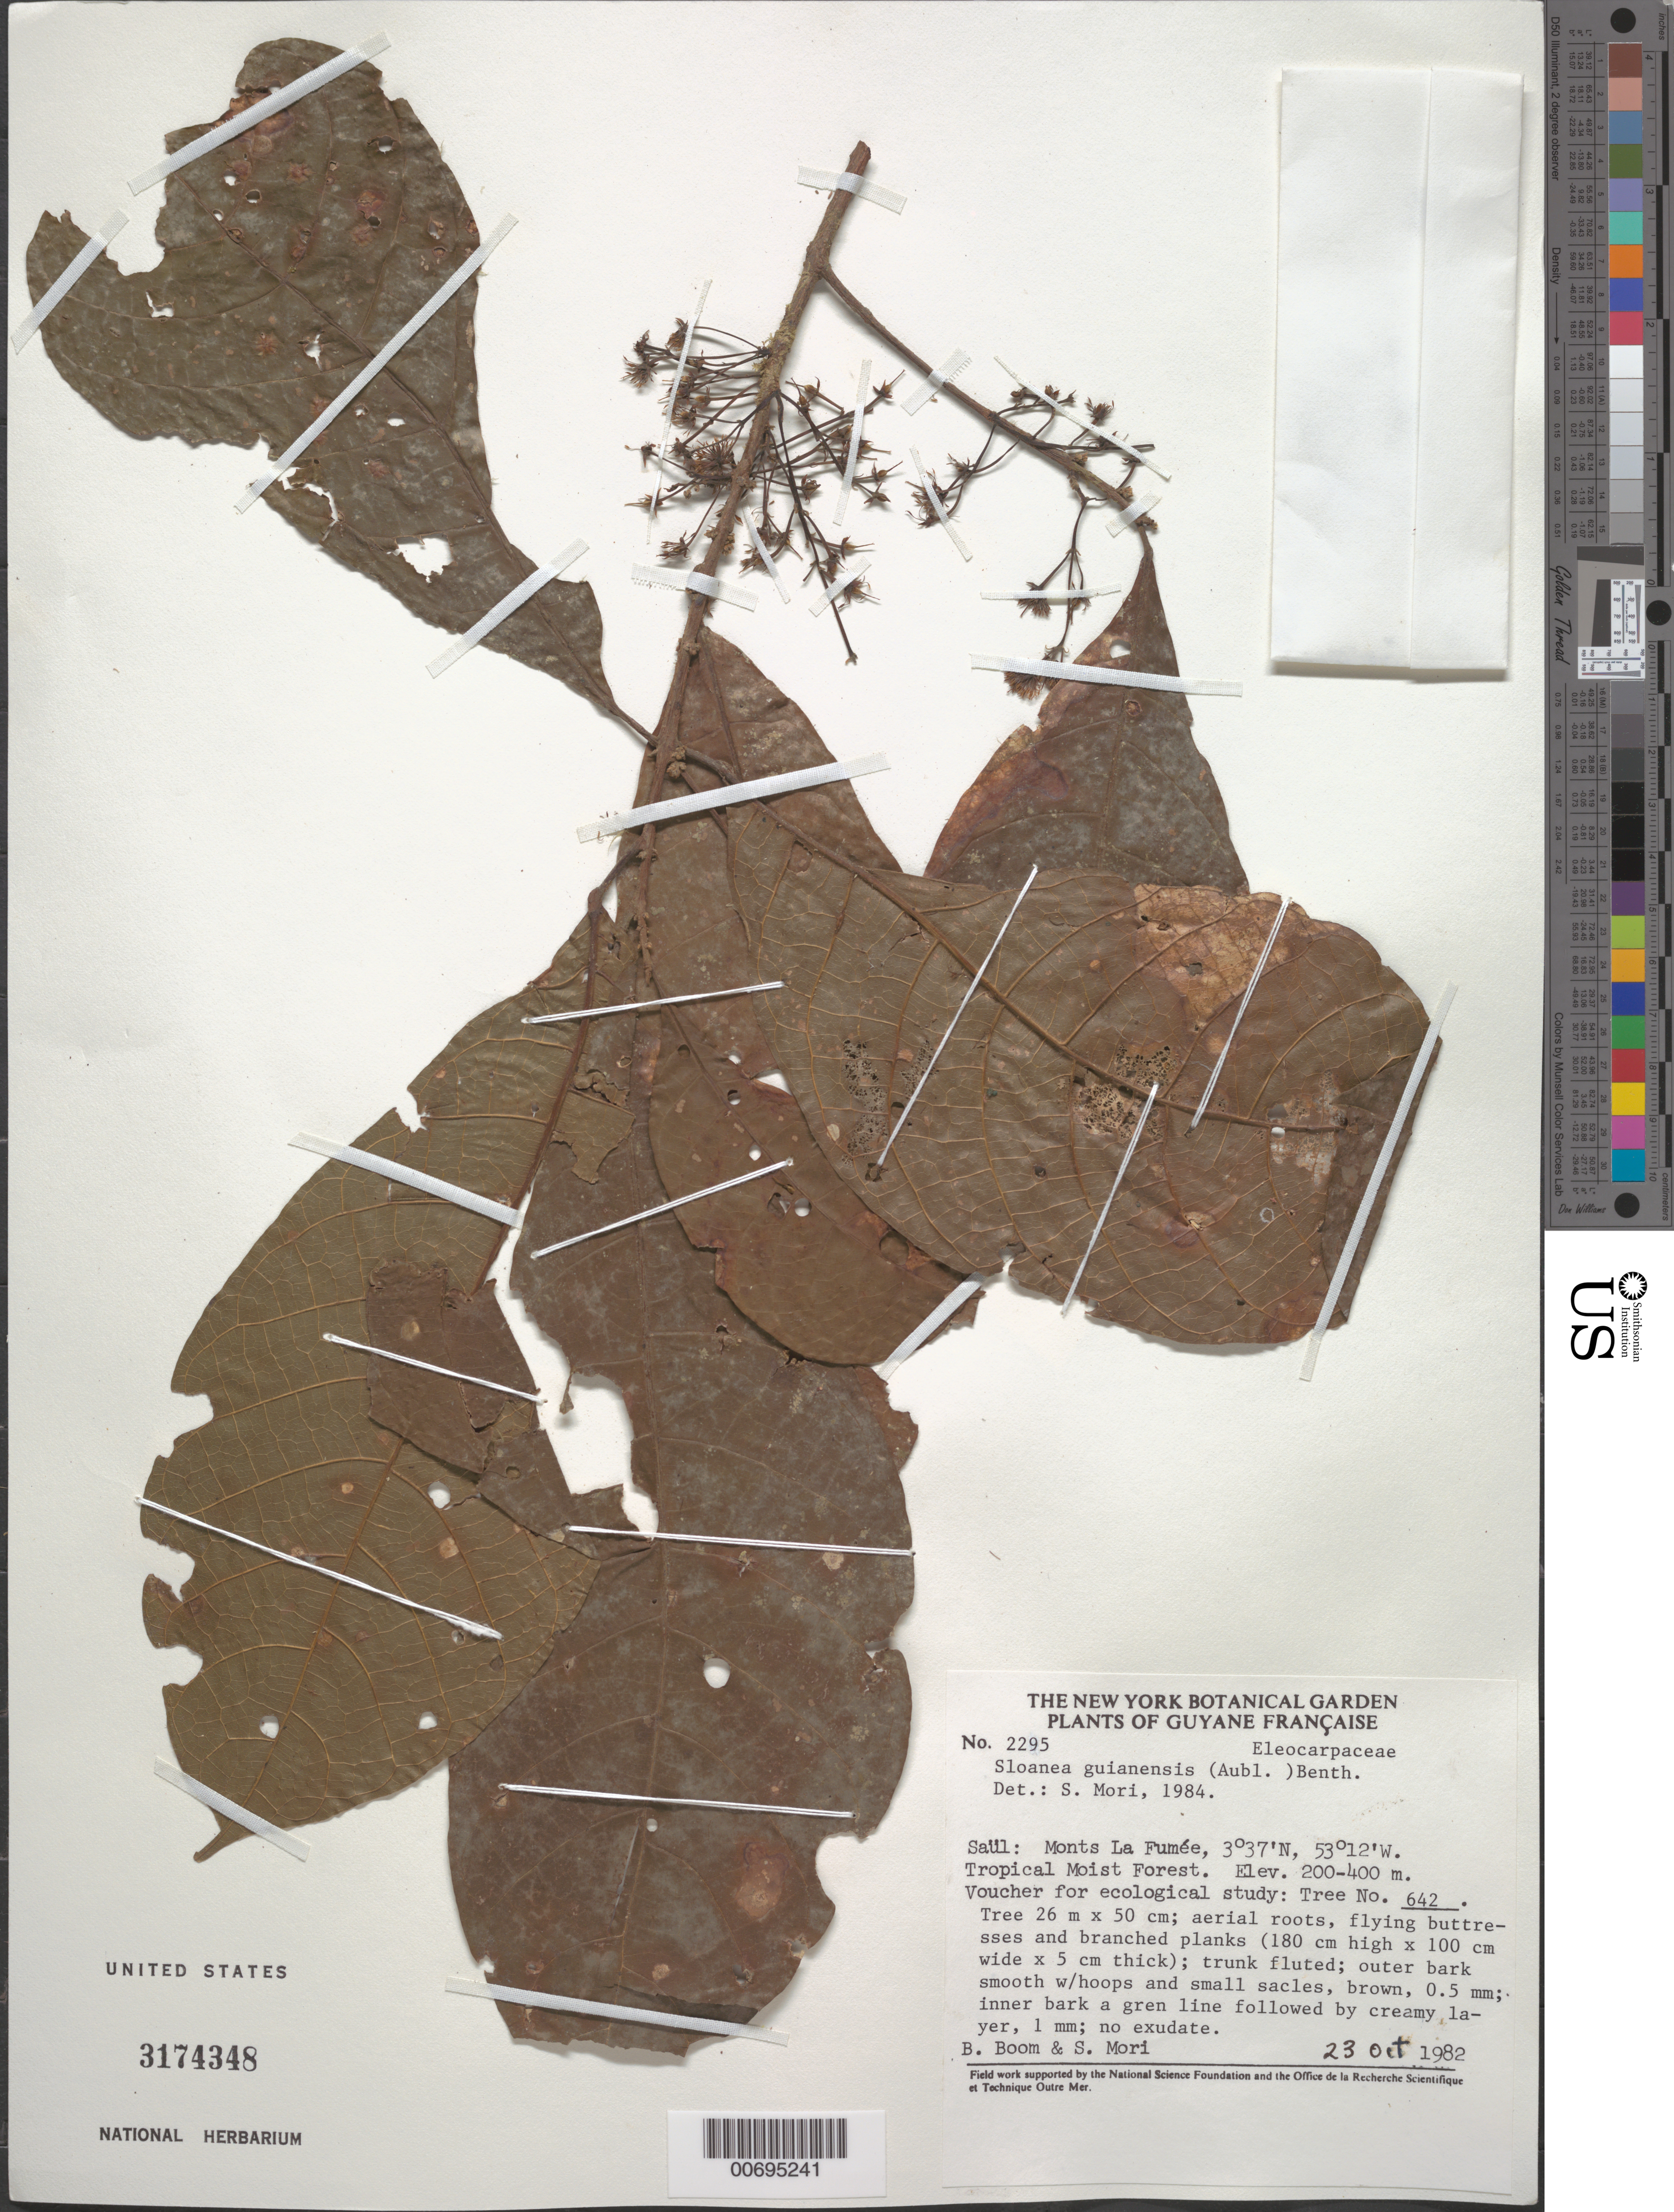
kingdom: Plantae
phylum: Tracheophyta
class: Magnoliopsida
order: Oxalidales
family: Elaeocarpaceae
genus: Sloanea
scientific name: Sloanea guianensis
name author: (Aubl.) Benth.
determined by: Mori, Scott A.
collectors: B. M. Boom & S. Mori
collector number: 2295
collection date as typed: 23-Oct-82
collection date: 1982-10-23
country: French Guiana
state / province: Saint-Laurent-du-Maroni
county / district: Saül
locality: Monts La Fumée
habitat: Tropical moist forest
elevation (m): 200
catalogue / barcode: US 3174348